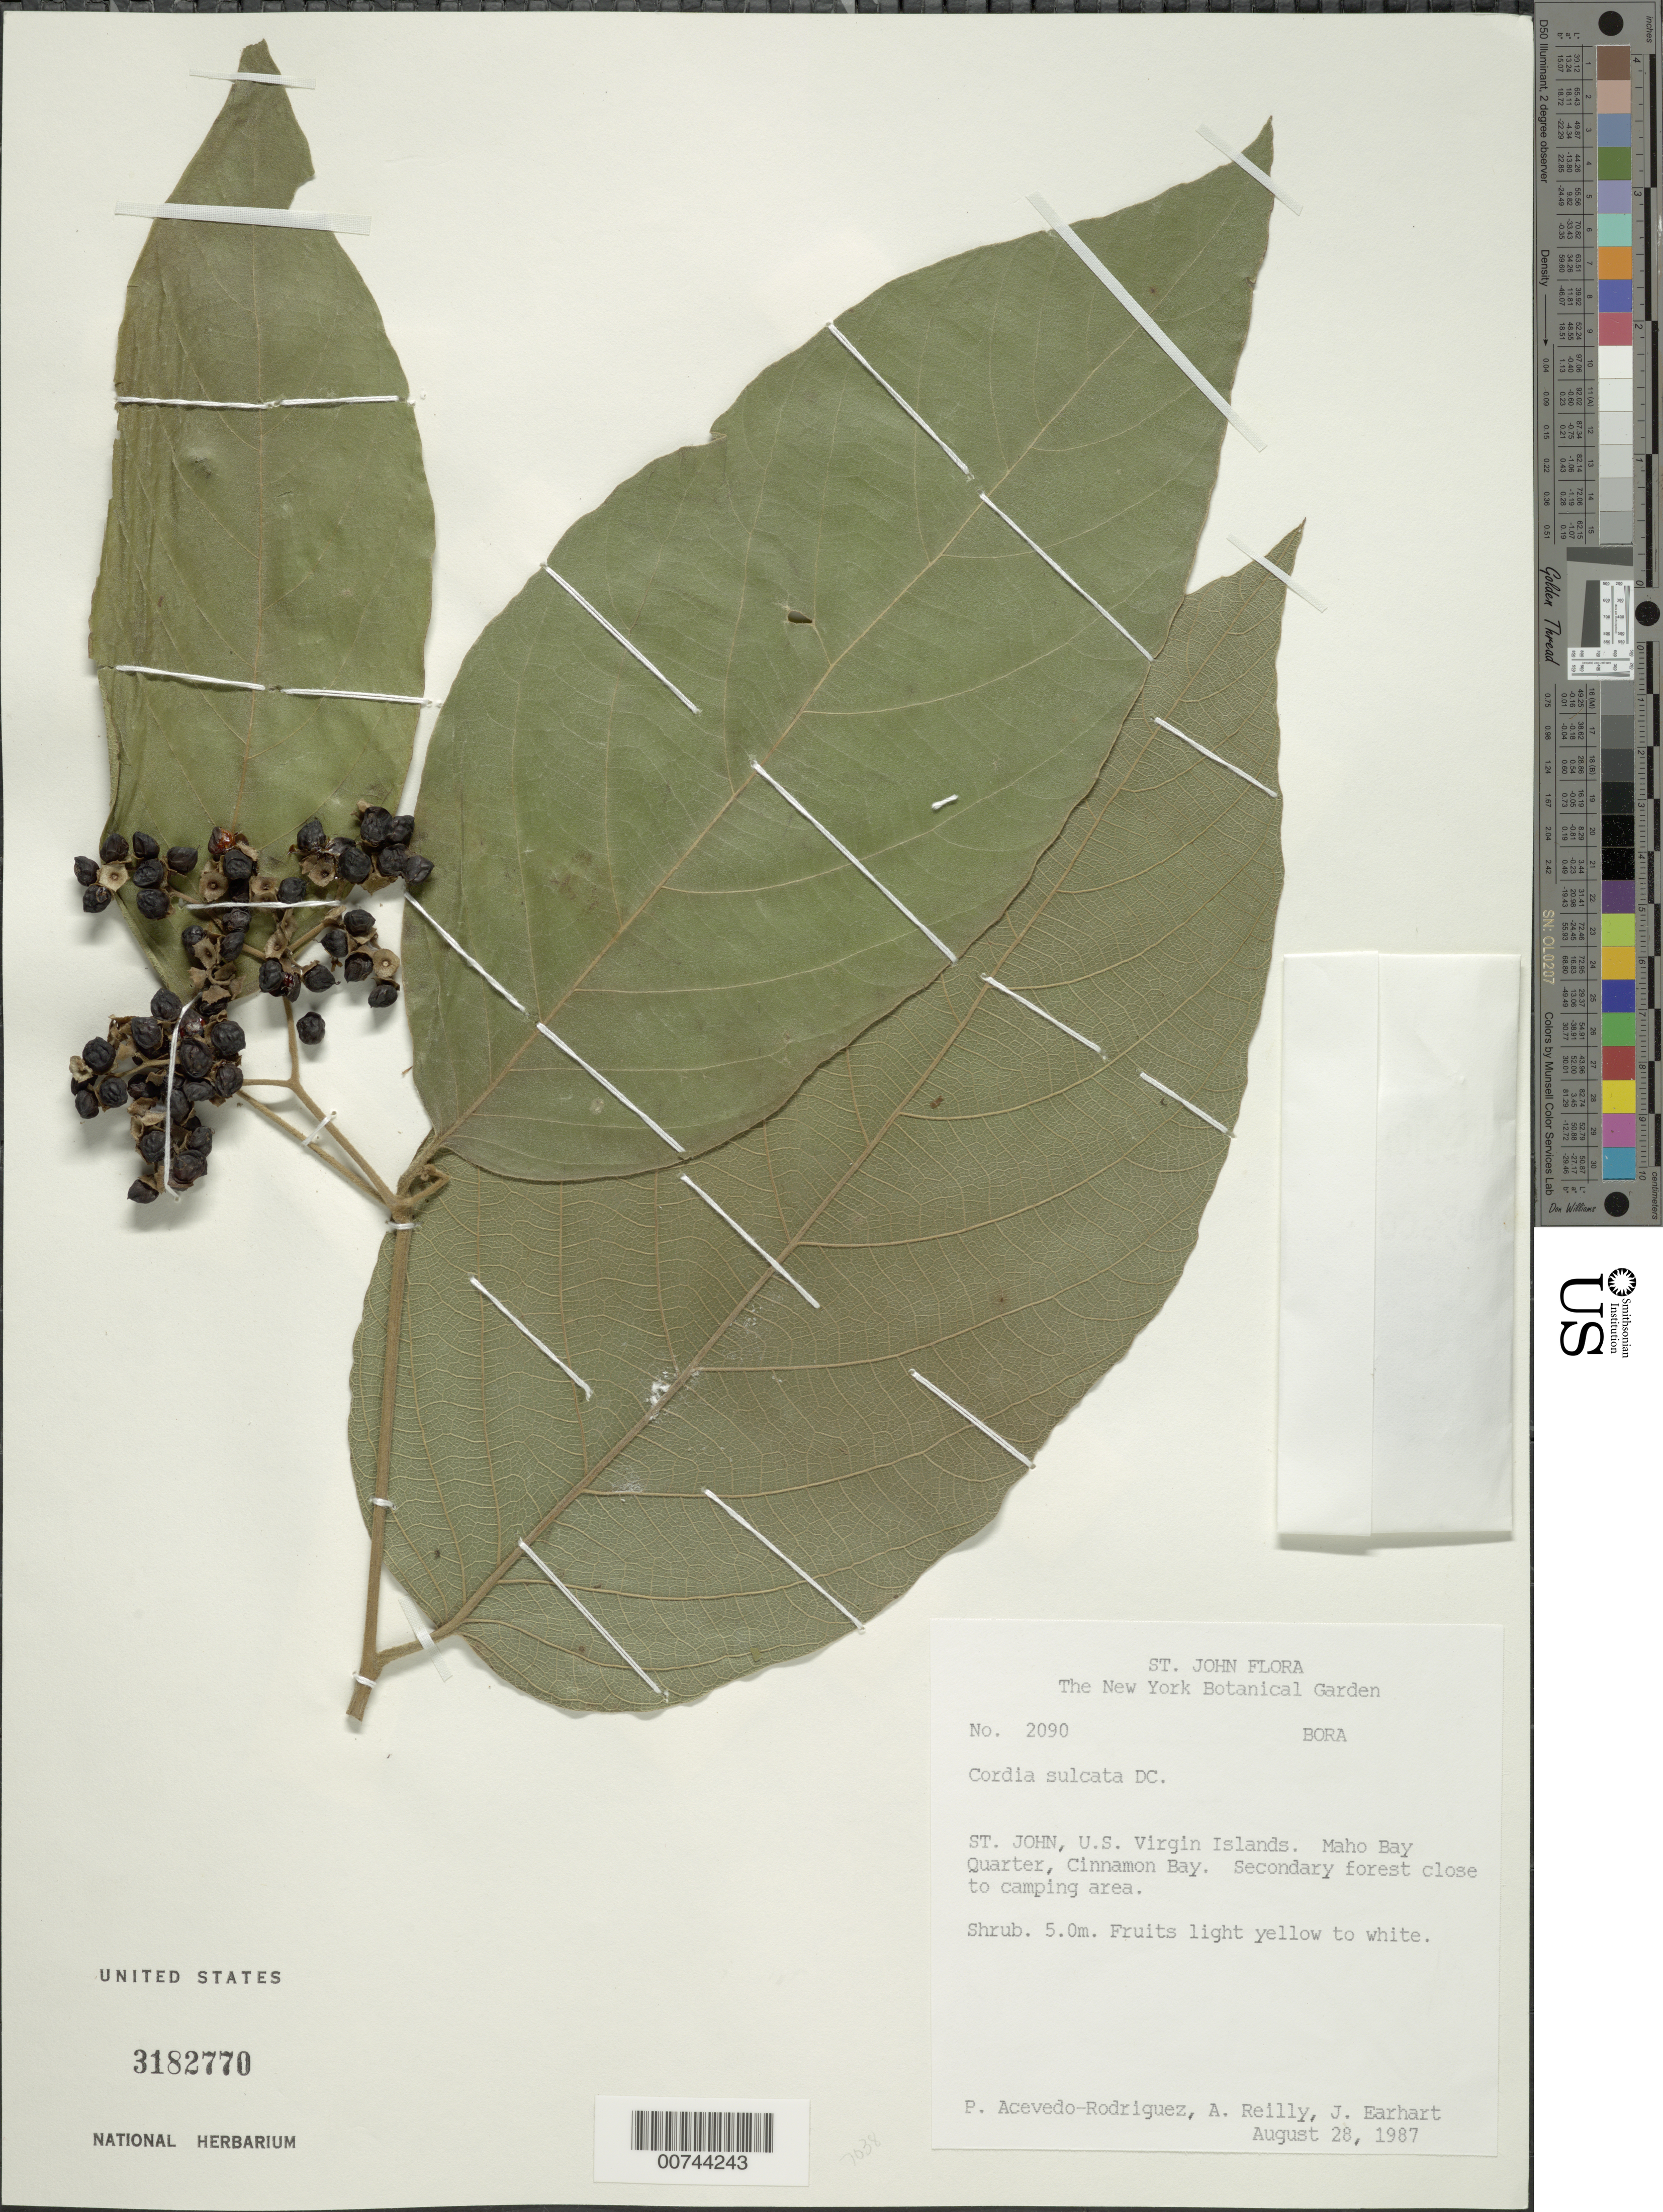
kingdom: Plantae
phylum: Tracheophyta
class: Magnoliopsida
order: Boraginales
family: Cordiaceae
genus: Cordia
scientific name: Cordia sulcata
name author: DC.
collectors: P. Acevedo-Rodr., A. Reilly & J. Earhart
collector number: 2090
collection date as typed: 28 Aug 1987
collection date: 1987-08-28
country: U.S. Virgin Islands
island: St. John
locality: Maho Bay Quarter; Cinnamon Bay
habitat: Secondary forest close to camping area.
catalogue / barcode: US 3182770